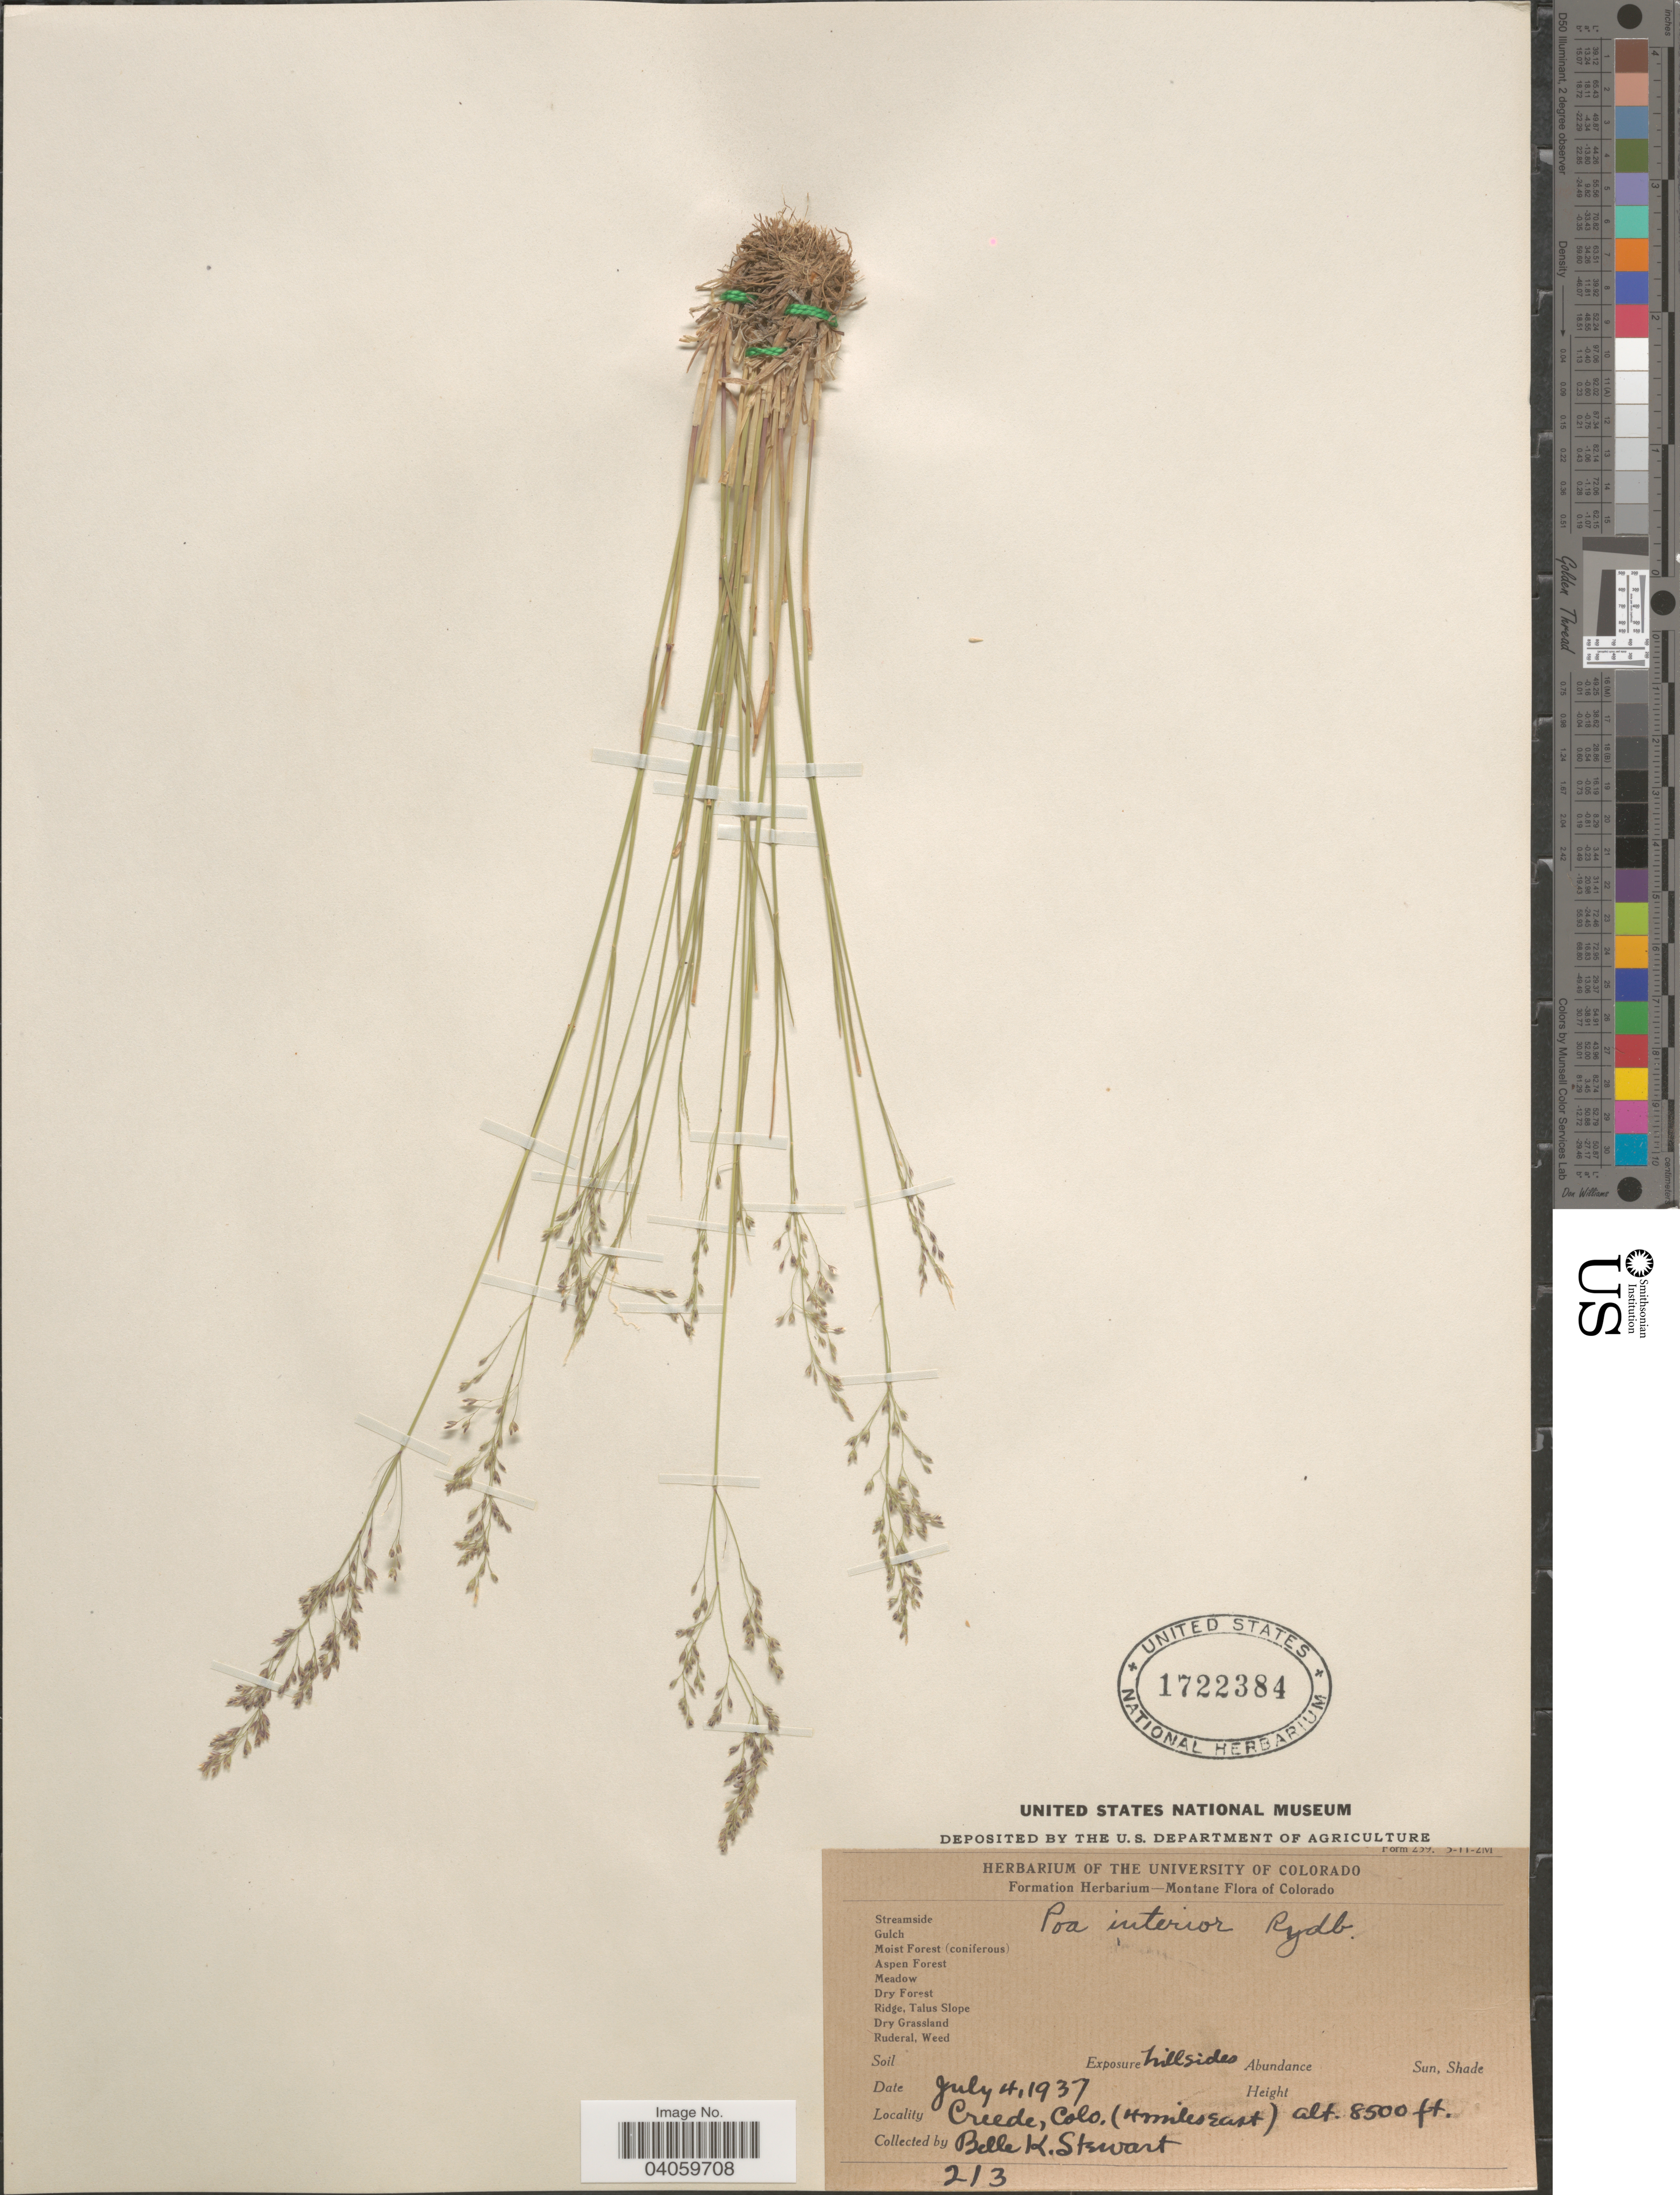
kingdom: Plantae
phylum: Tracheophyta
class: Liliopsida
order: Poales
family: Poaceae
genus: Poa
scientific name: Poa interior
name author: Rydb.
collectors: B. Stewart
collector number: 213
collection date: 1937-07-04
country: United States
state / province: Colorado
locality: Creede (4 miles East).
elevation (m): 2591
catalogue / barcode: US 1722384